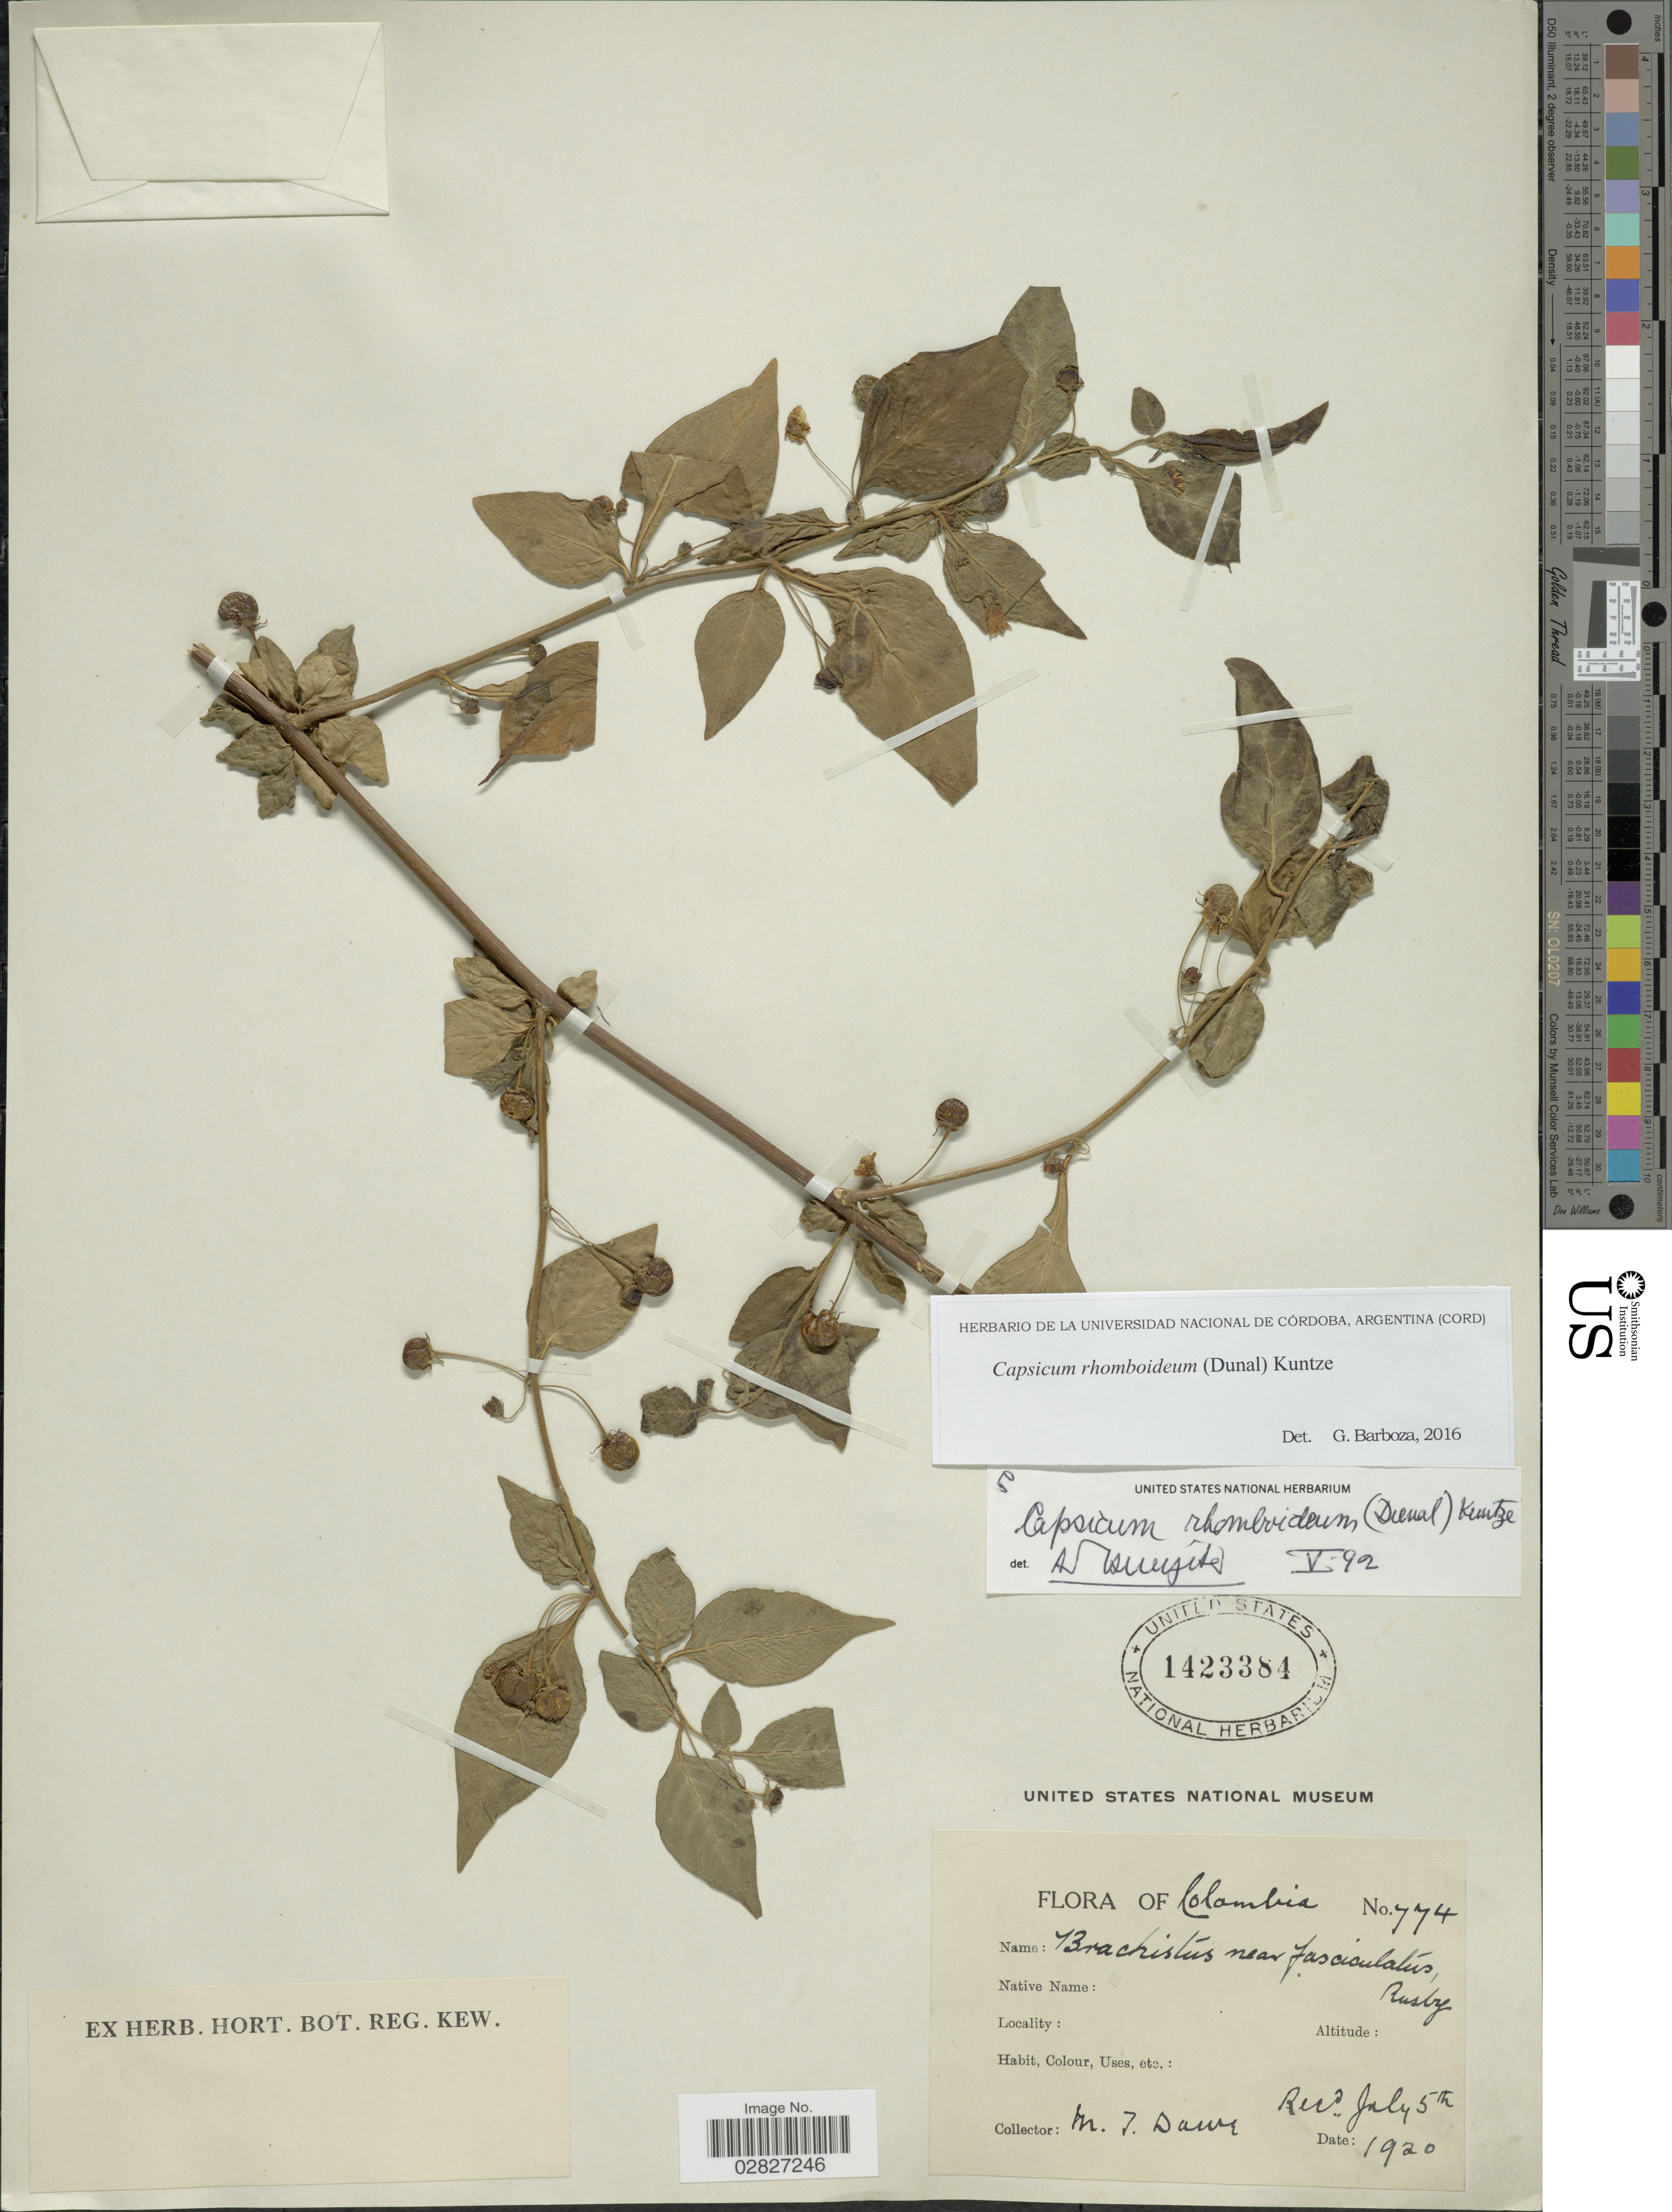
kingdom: Plantae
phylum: Tracheophyta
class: Magnoliopsida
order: Solanales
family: Solanaceae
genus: Capsicum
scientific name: Capsicum rhomboideum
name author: (Humb. & Bonpl. ex Dunal) Kuntze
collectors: M. T. Dawe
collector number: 774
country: Colombia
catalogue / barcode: US 1423384